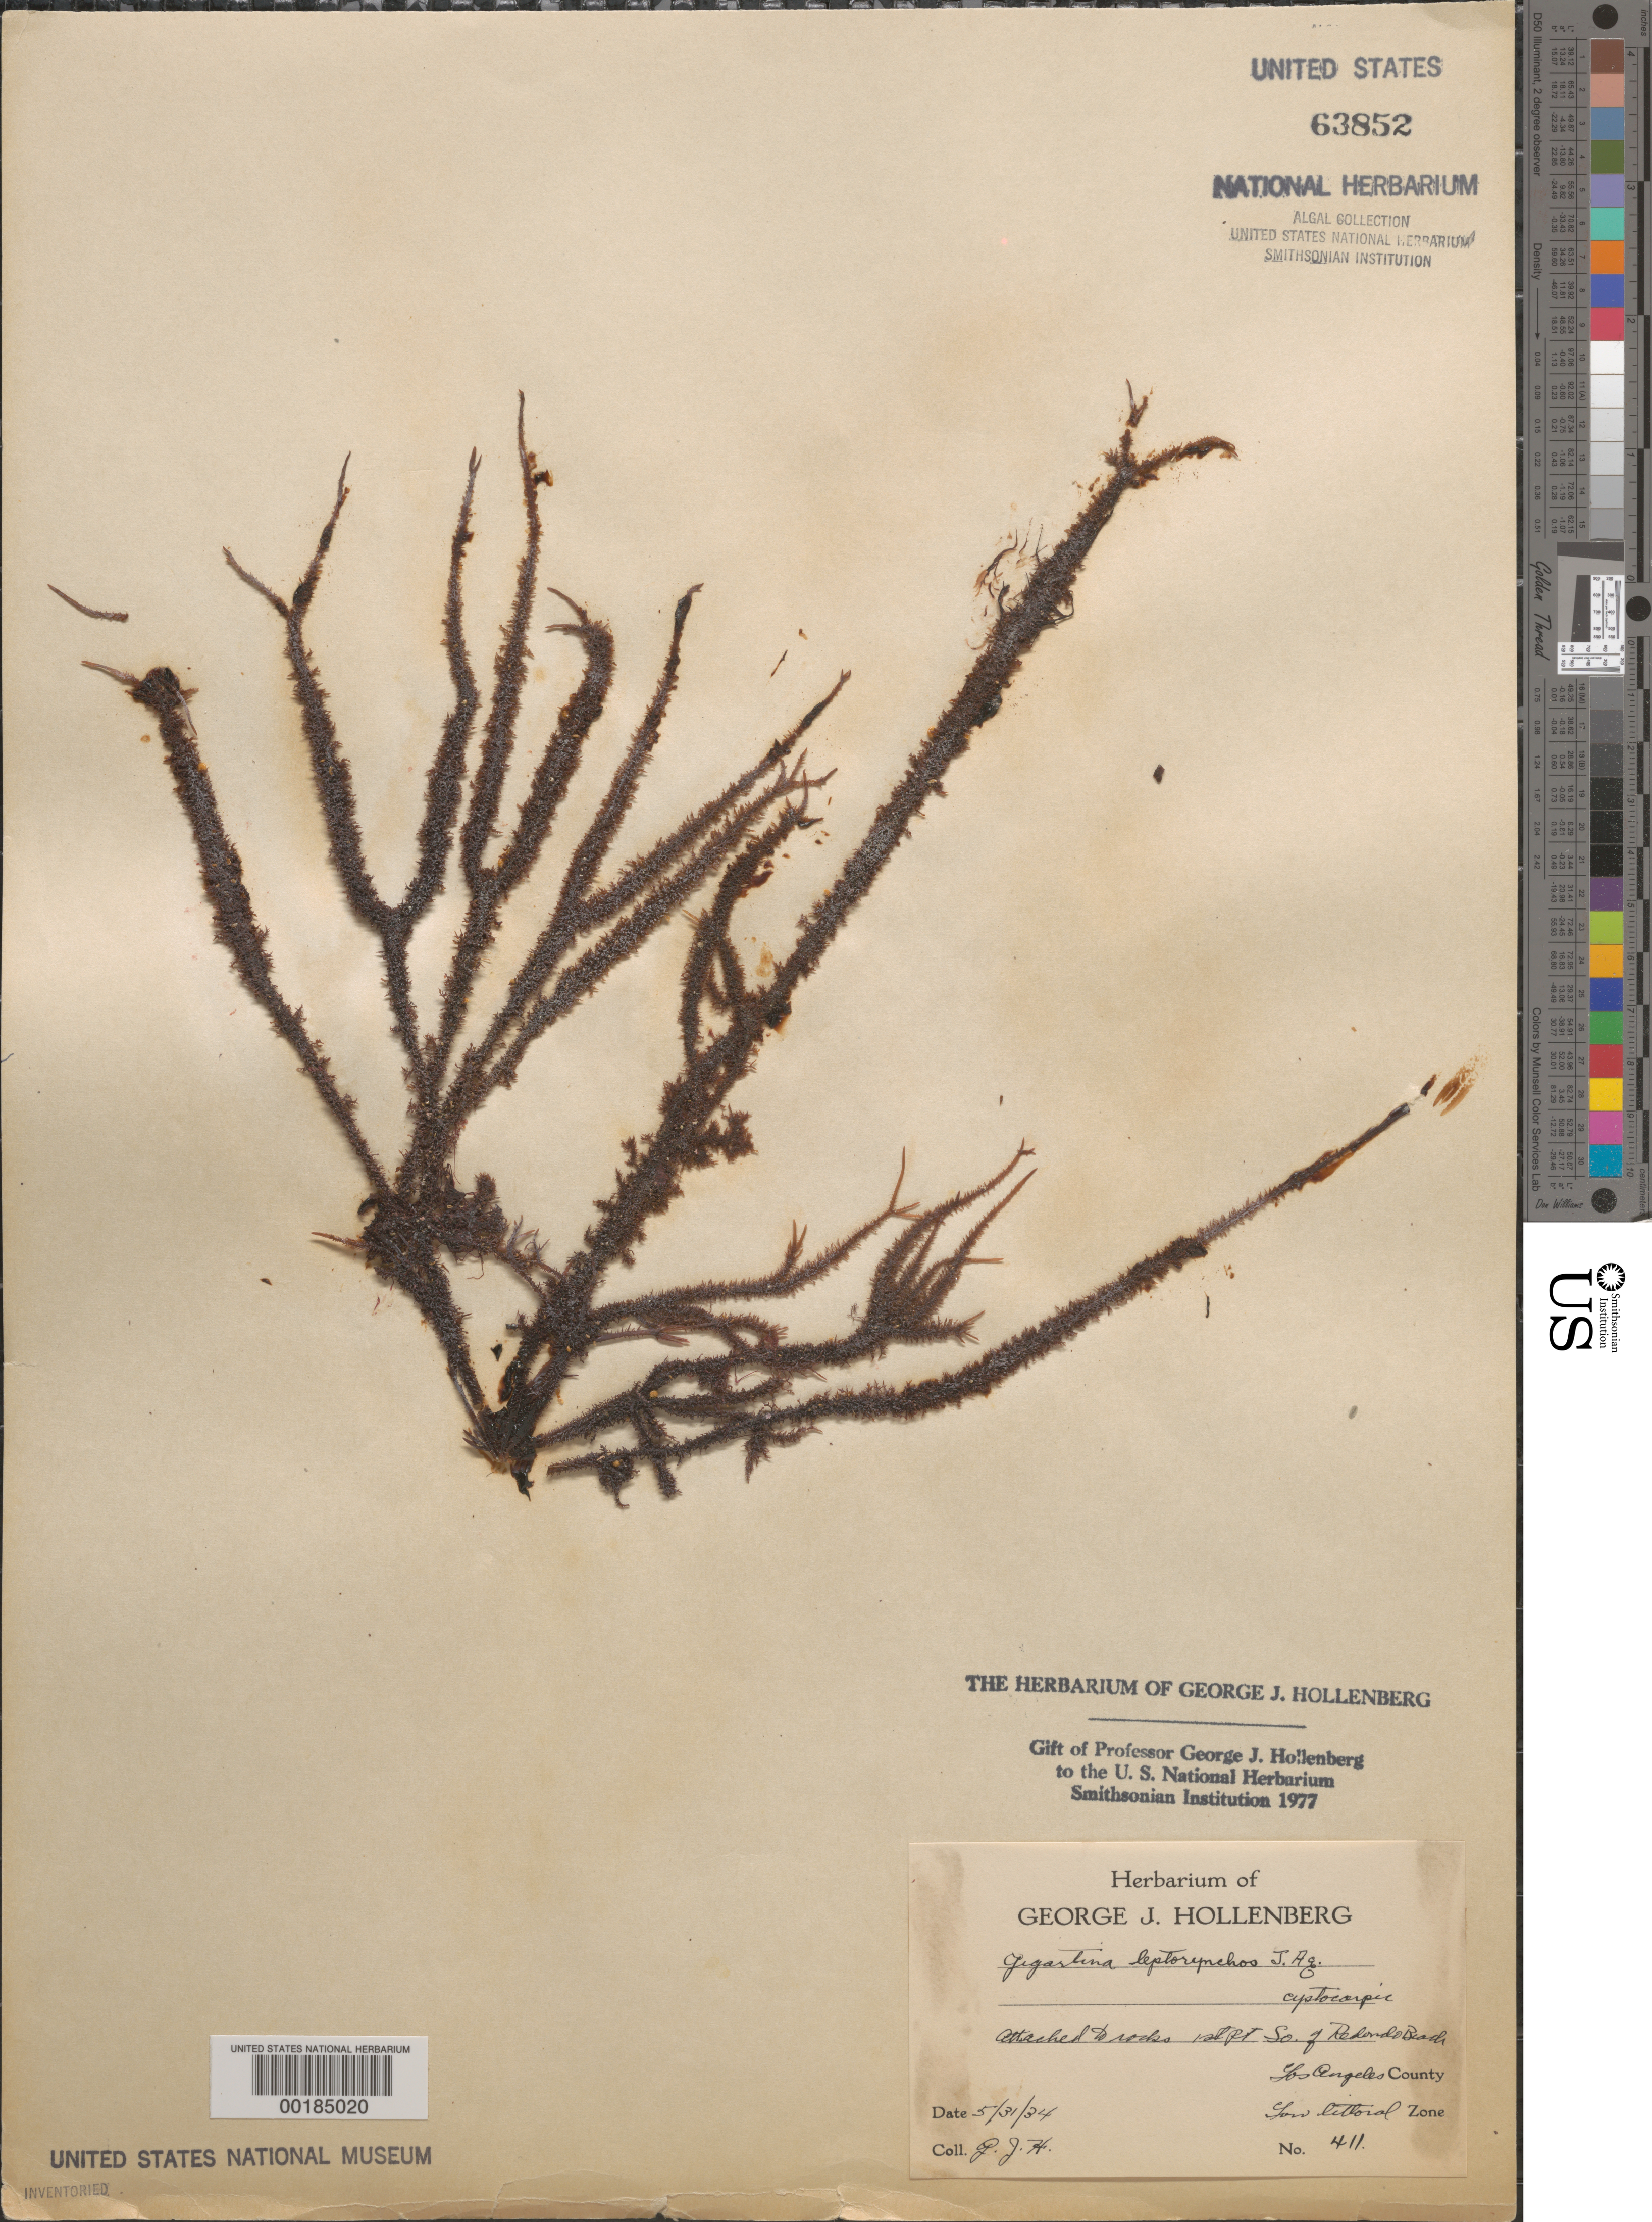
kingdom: Plantae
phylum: Rhodophyta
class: Florideophyceae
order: Gigartinales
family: Gigartinaceae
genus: Mazzaella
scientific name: Mazzaella leptorhynchos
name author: (J. Agardh) Leister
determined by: Algae name updating Project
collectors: G. Hollenberg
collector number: GJH 411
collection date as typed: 31 May 1934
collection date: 1934-05-31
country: United States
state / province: California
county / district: Los Angeles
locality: First point south of Redondo Beach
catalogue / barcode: US 63852